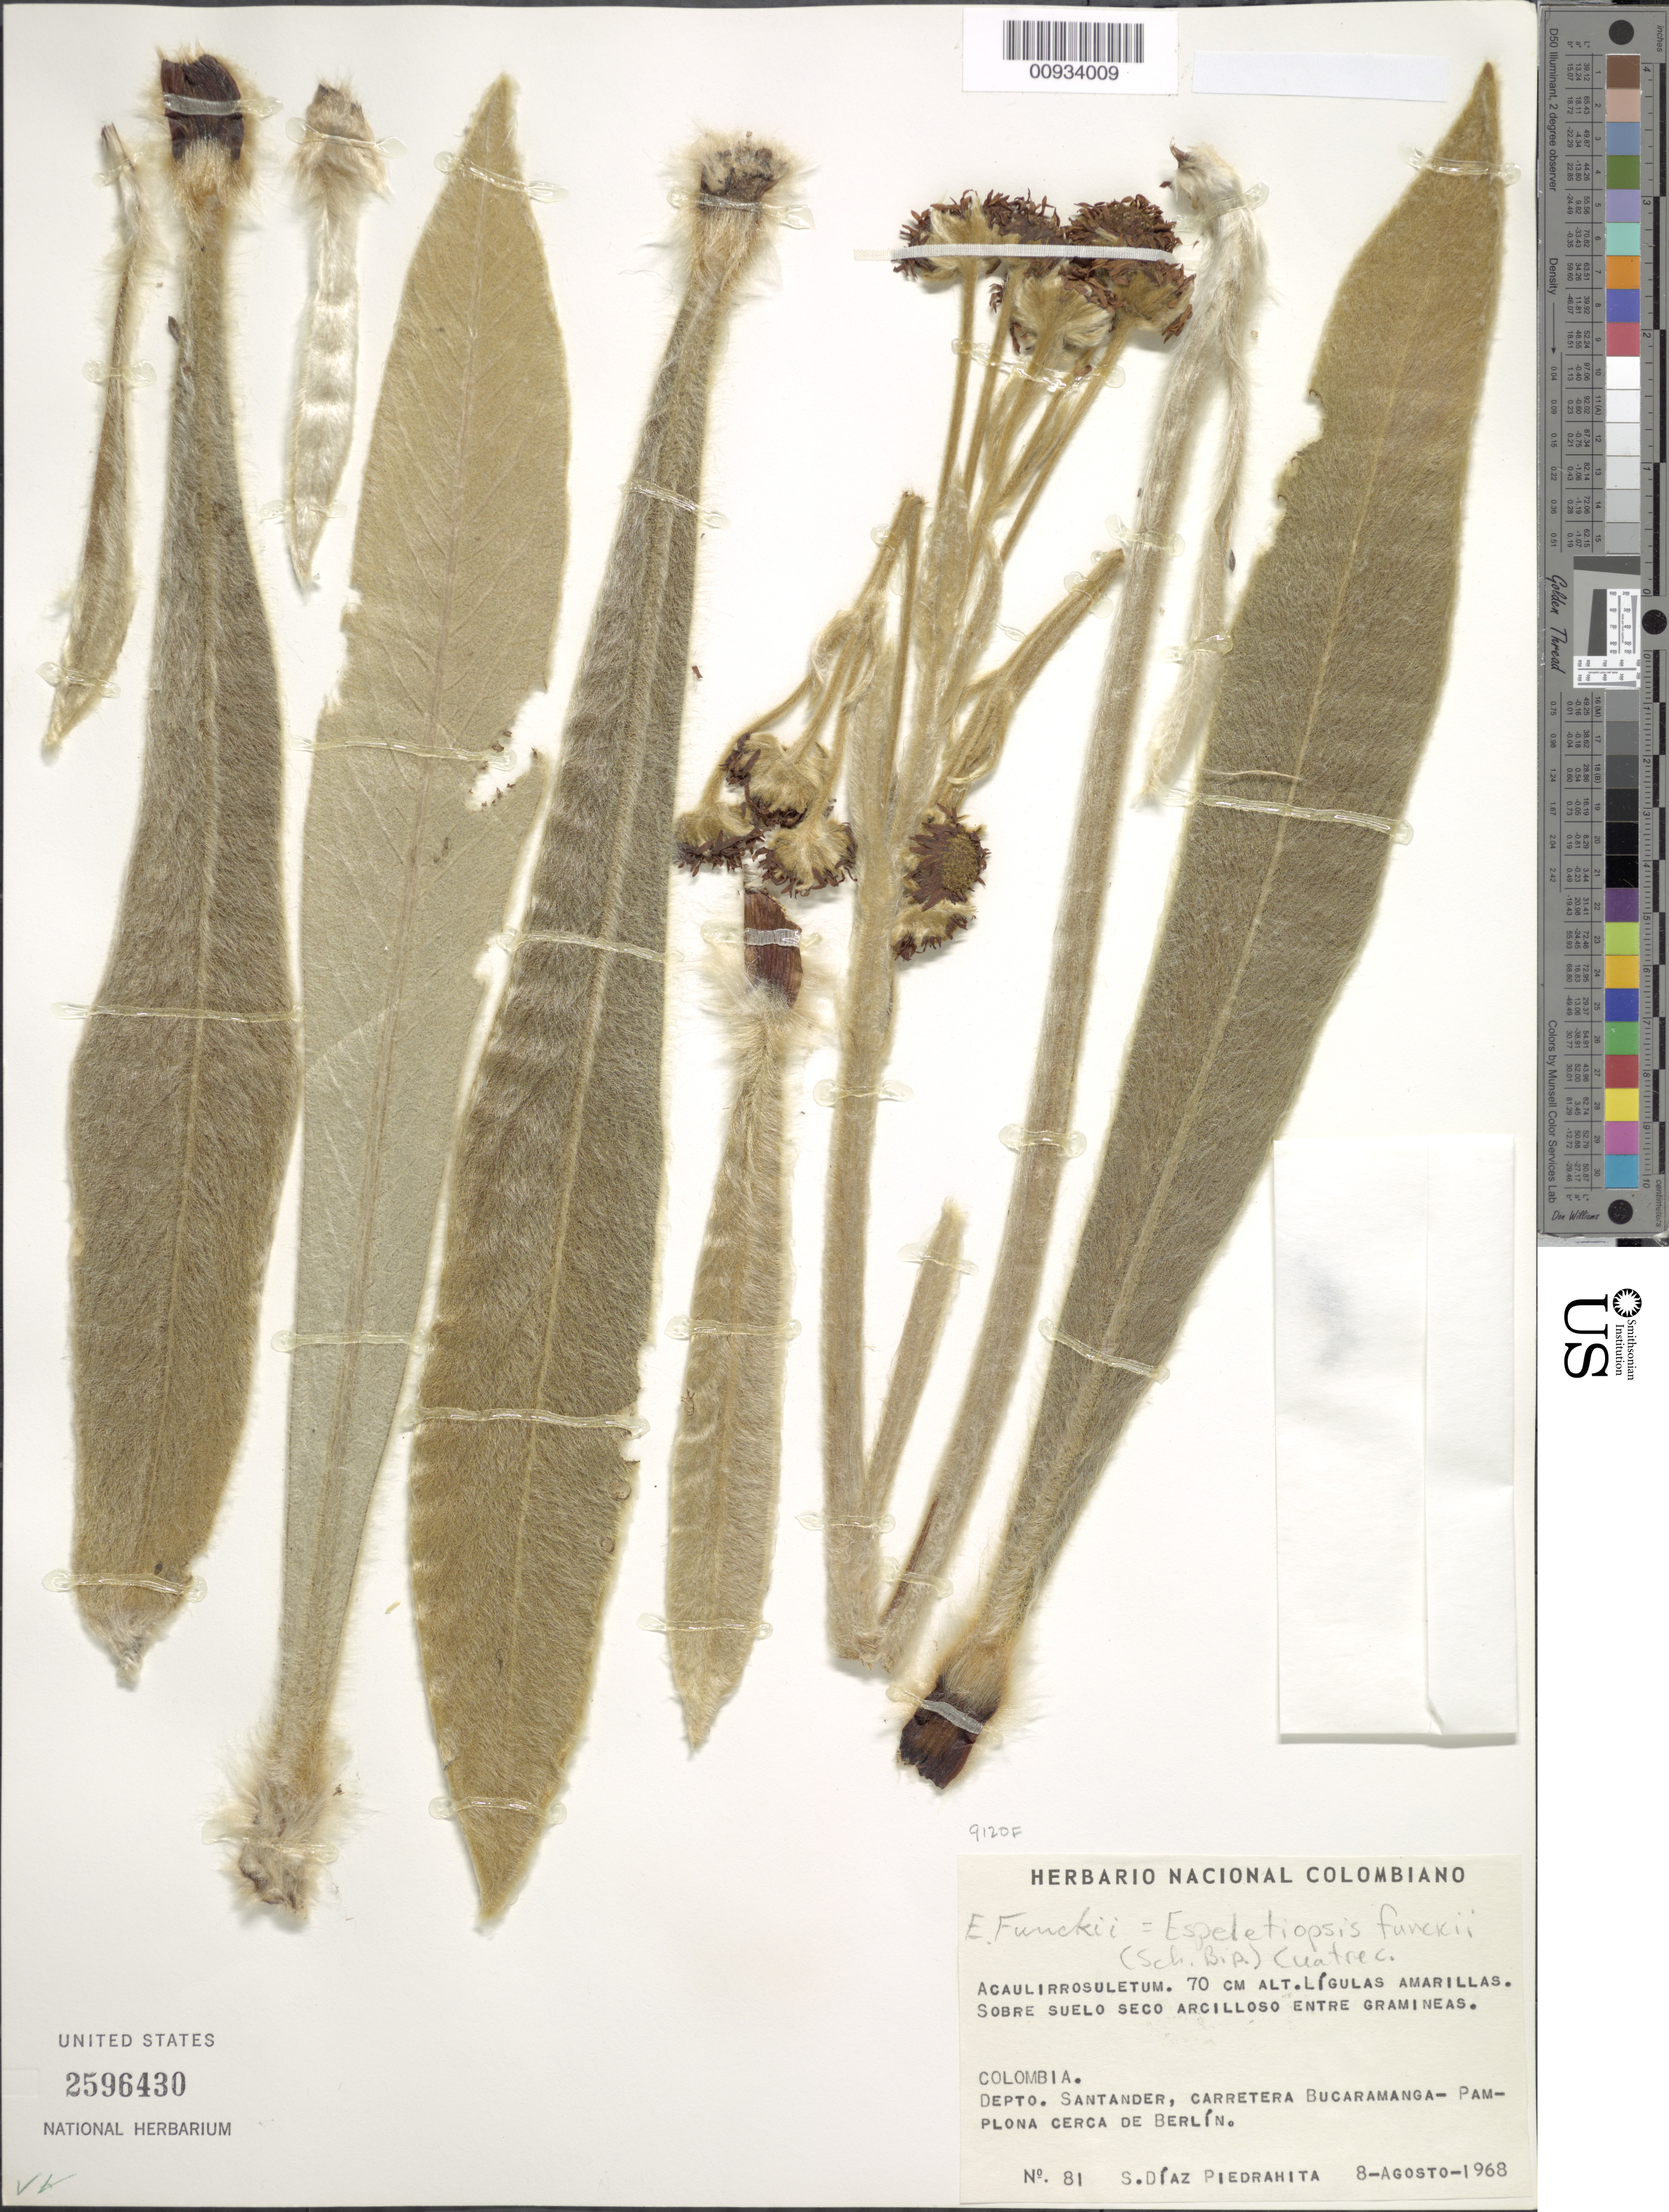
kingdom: Plantae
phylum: Tracheophyta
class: Magnoliopsida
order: Asterales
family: Asteraceae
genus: Espeletiopsis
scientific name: Espeletiopsis funckii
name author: (Sch. Bip. ex Wedd.) Cuatrec.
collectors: S. Díaz Píedrahíta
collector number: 81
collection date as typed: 8 August 1968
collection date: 1968-08-08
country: Colombia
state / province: Santander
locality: Carretera Bucaramaga - Pamplona cerca de Berlin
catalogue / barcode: US 2596430